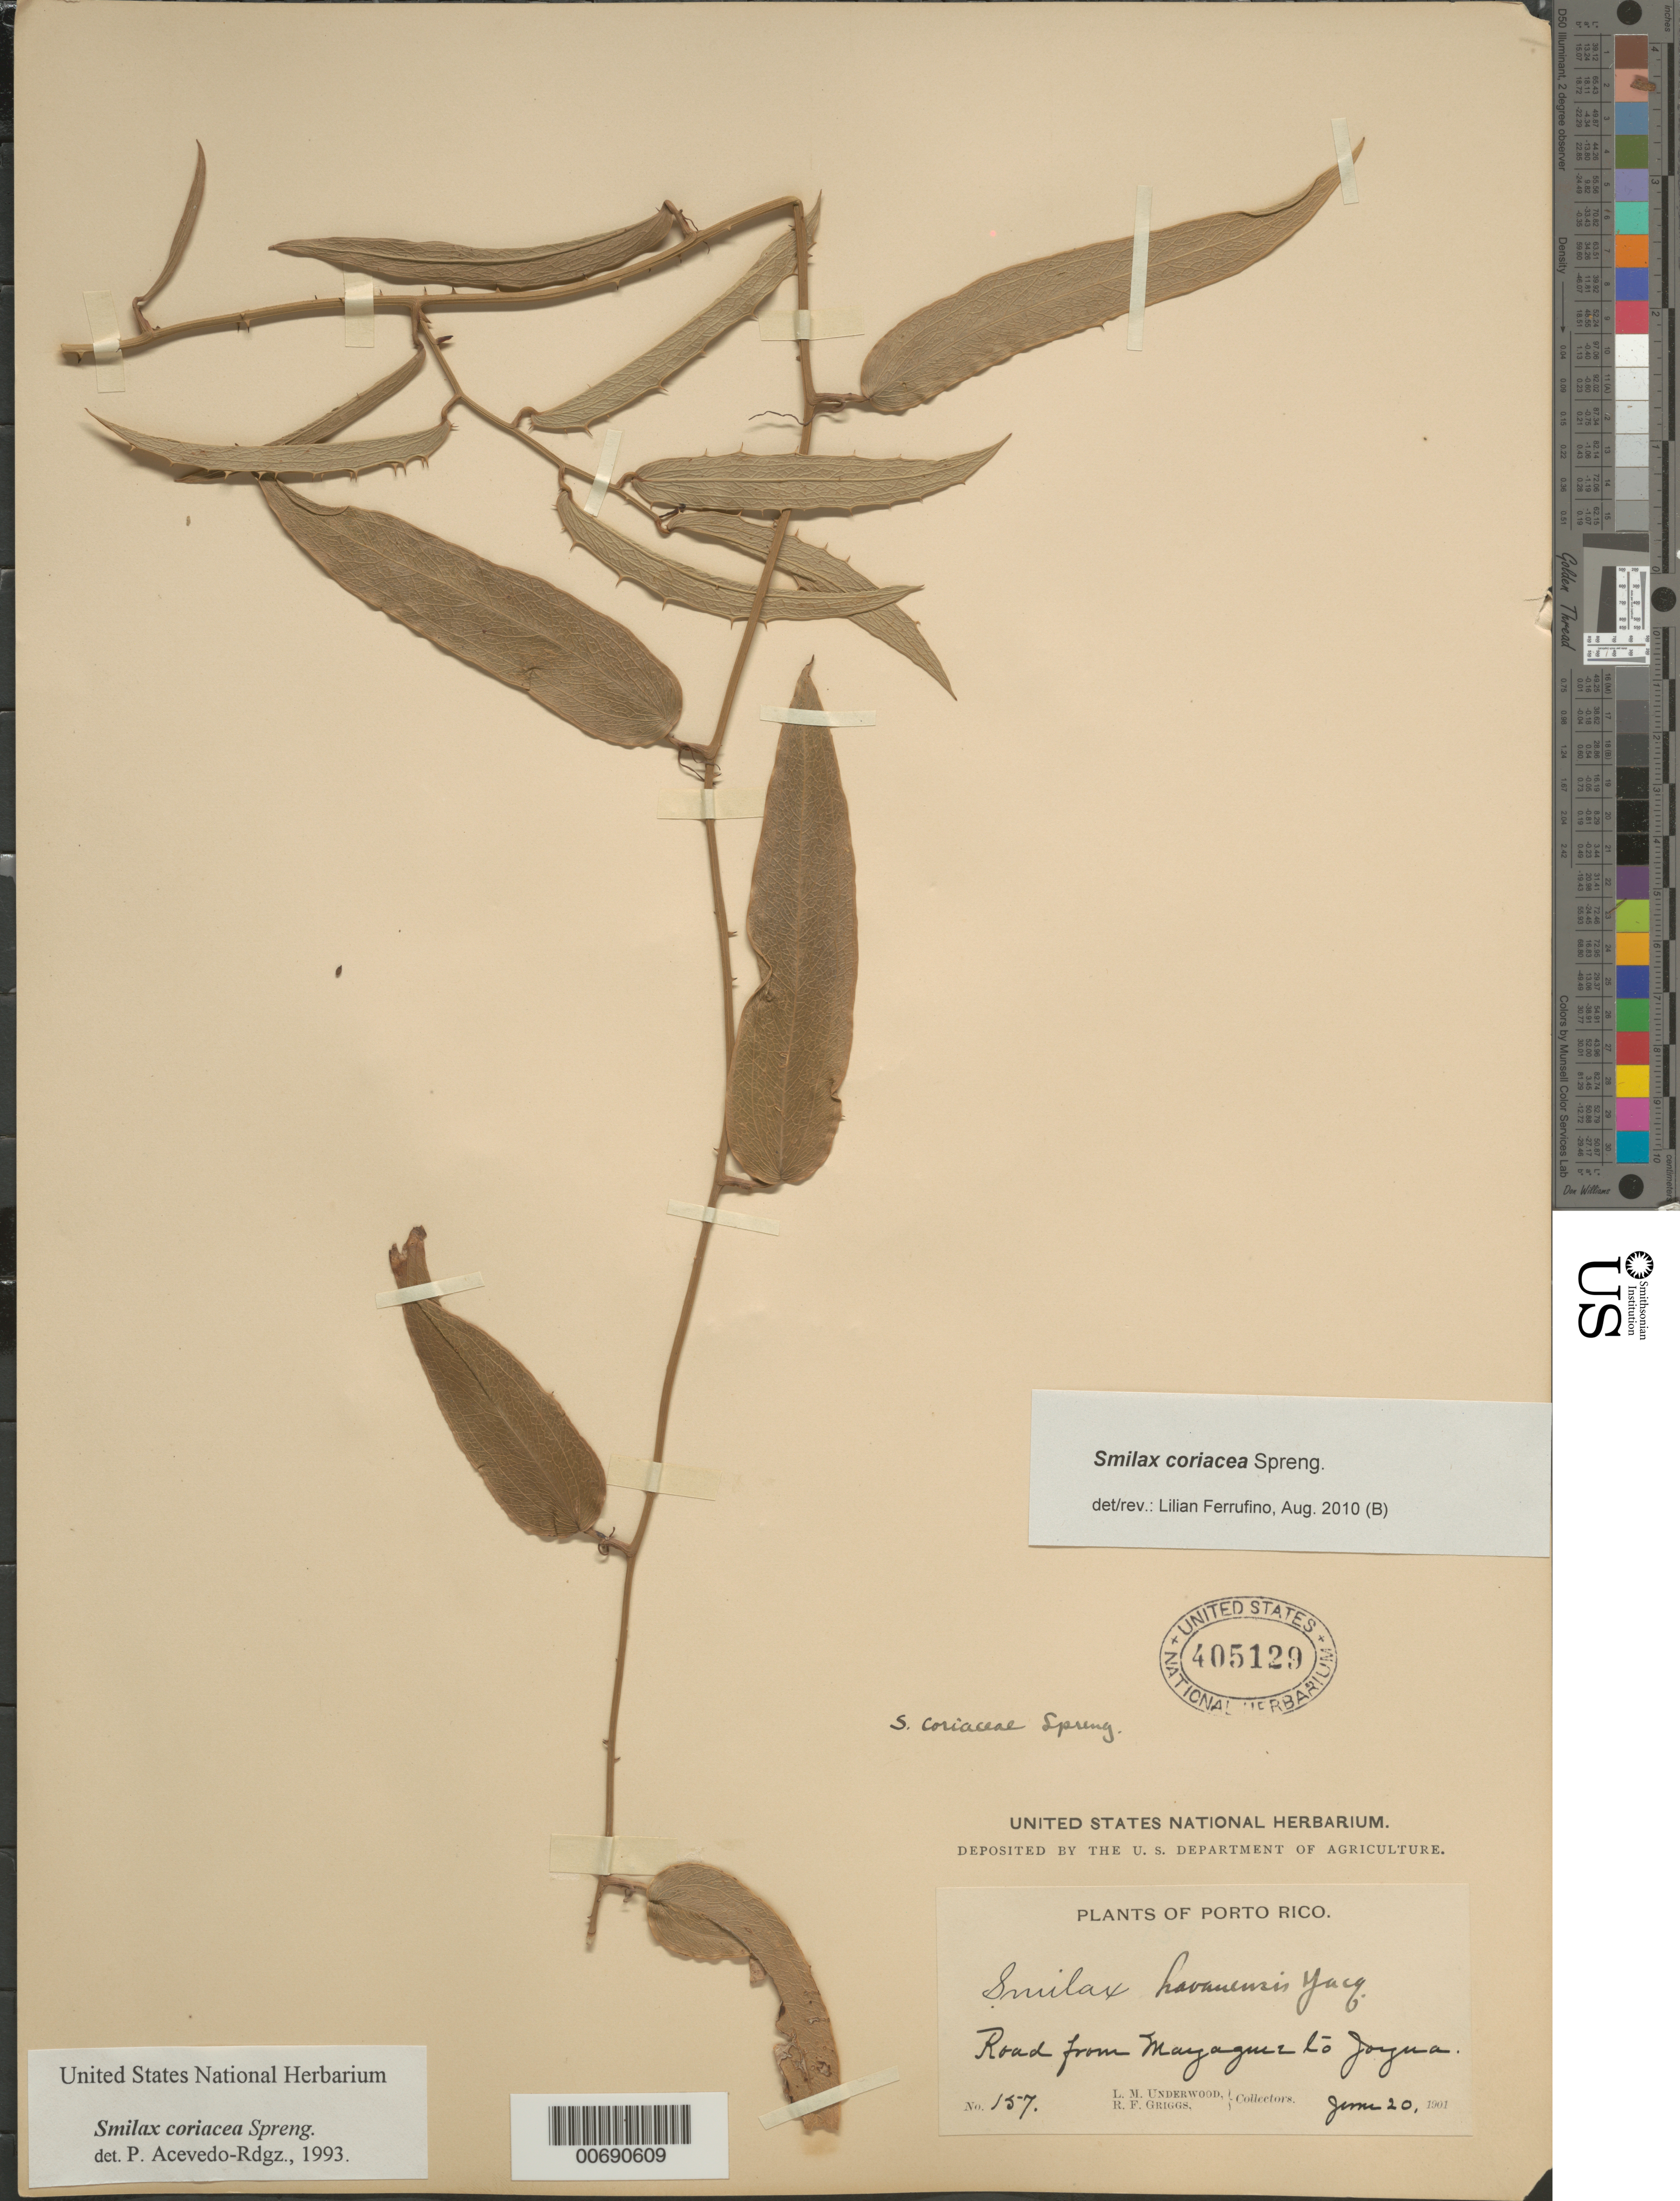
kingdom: Plantae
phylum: Tracheophyta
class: Liliopsida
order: Liliales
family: Smilacaceae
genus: Smilax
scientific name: Smilax coriacea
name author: Spreng.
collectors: L. M. Underwood & R. F. Griggs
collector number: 157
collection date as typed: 20 Jun 1901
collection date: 1901-06-20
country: Puerto Rico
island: Greater Antilles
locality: Mayaguez to Joyua.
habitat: road.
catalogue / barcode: US 405129